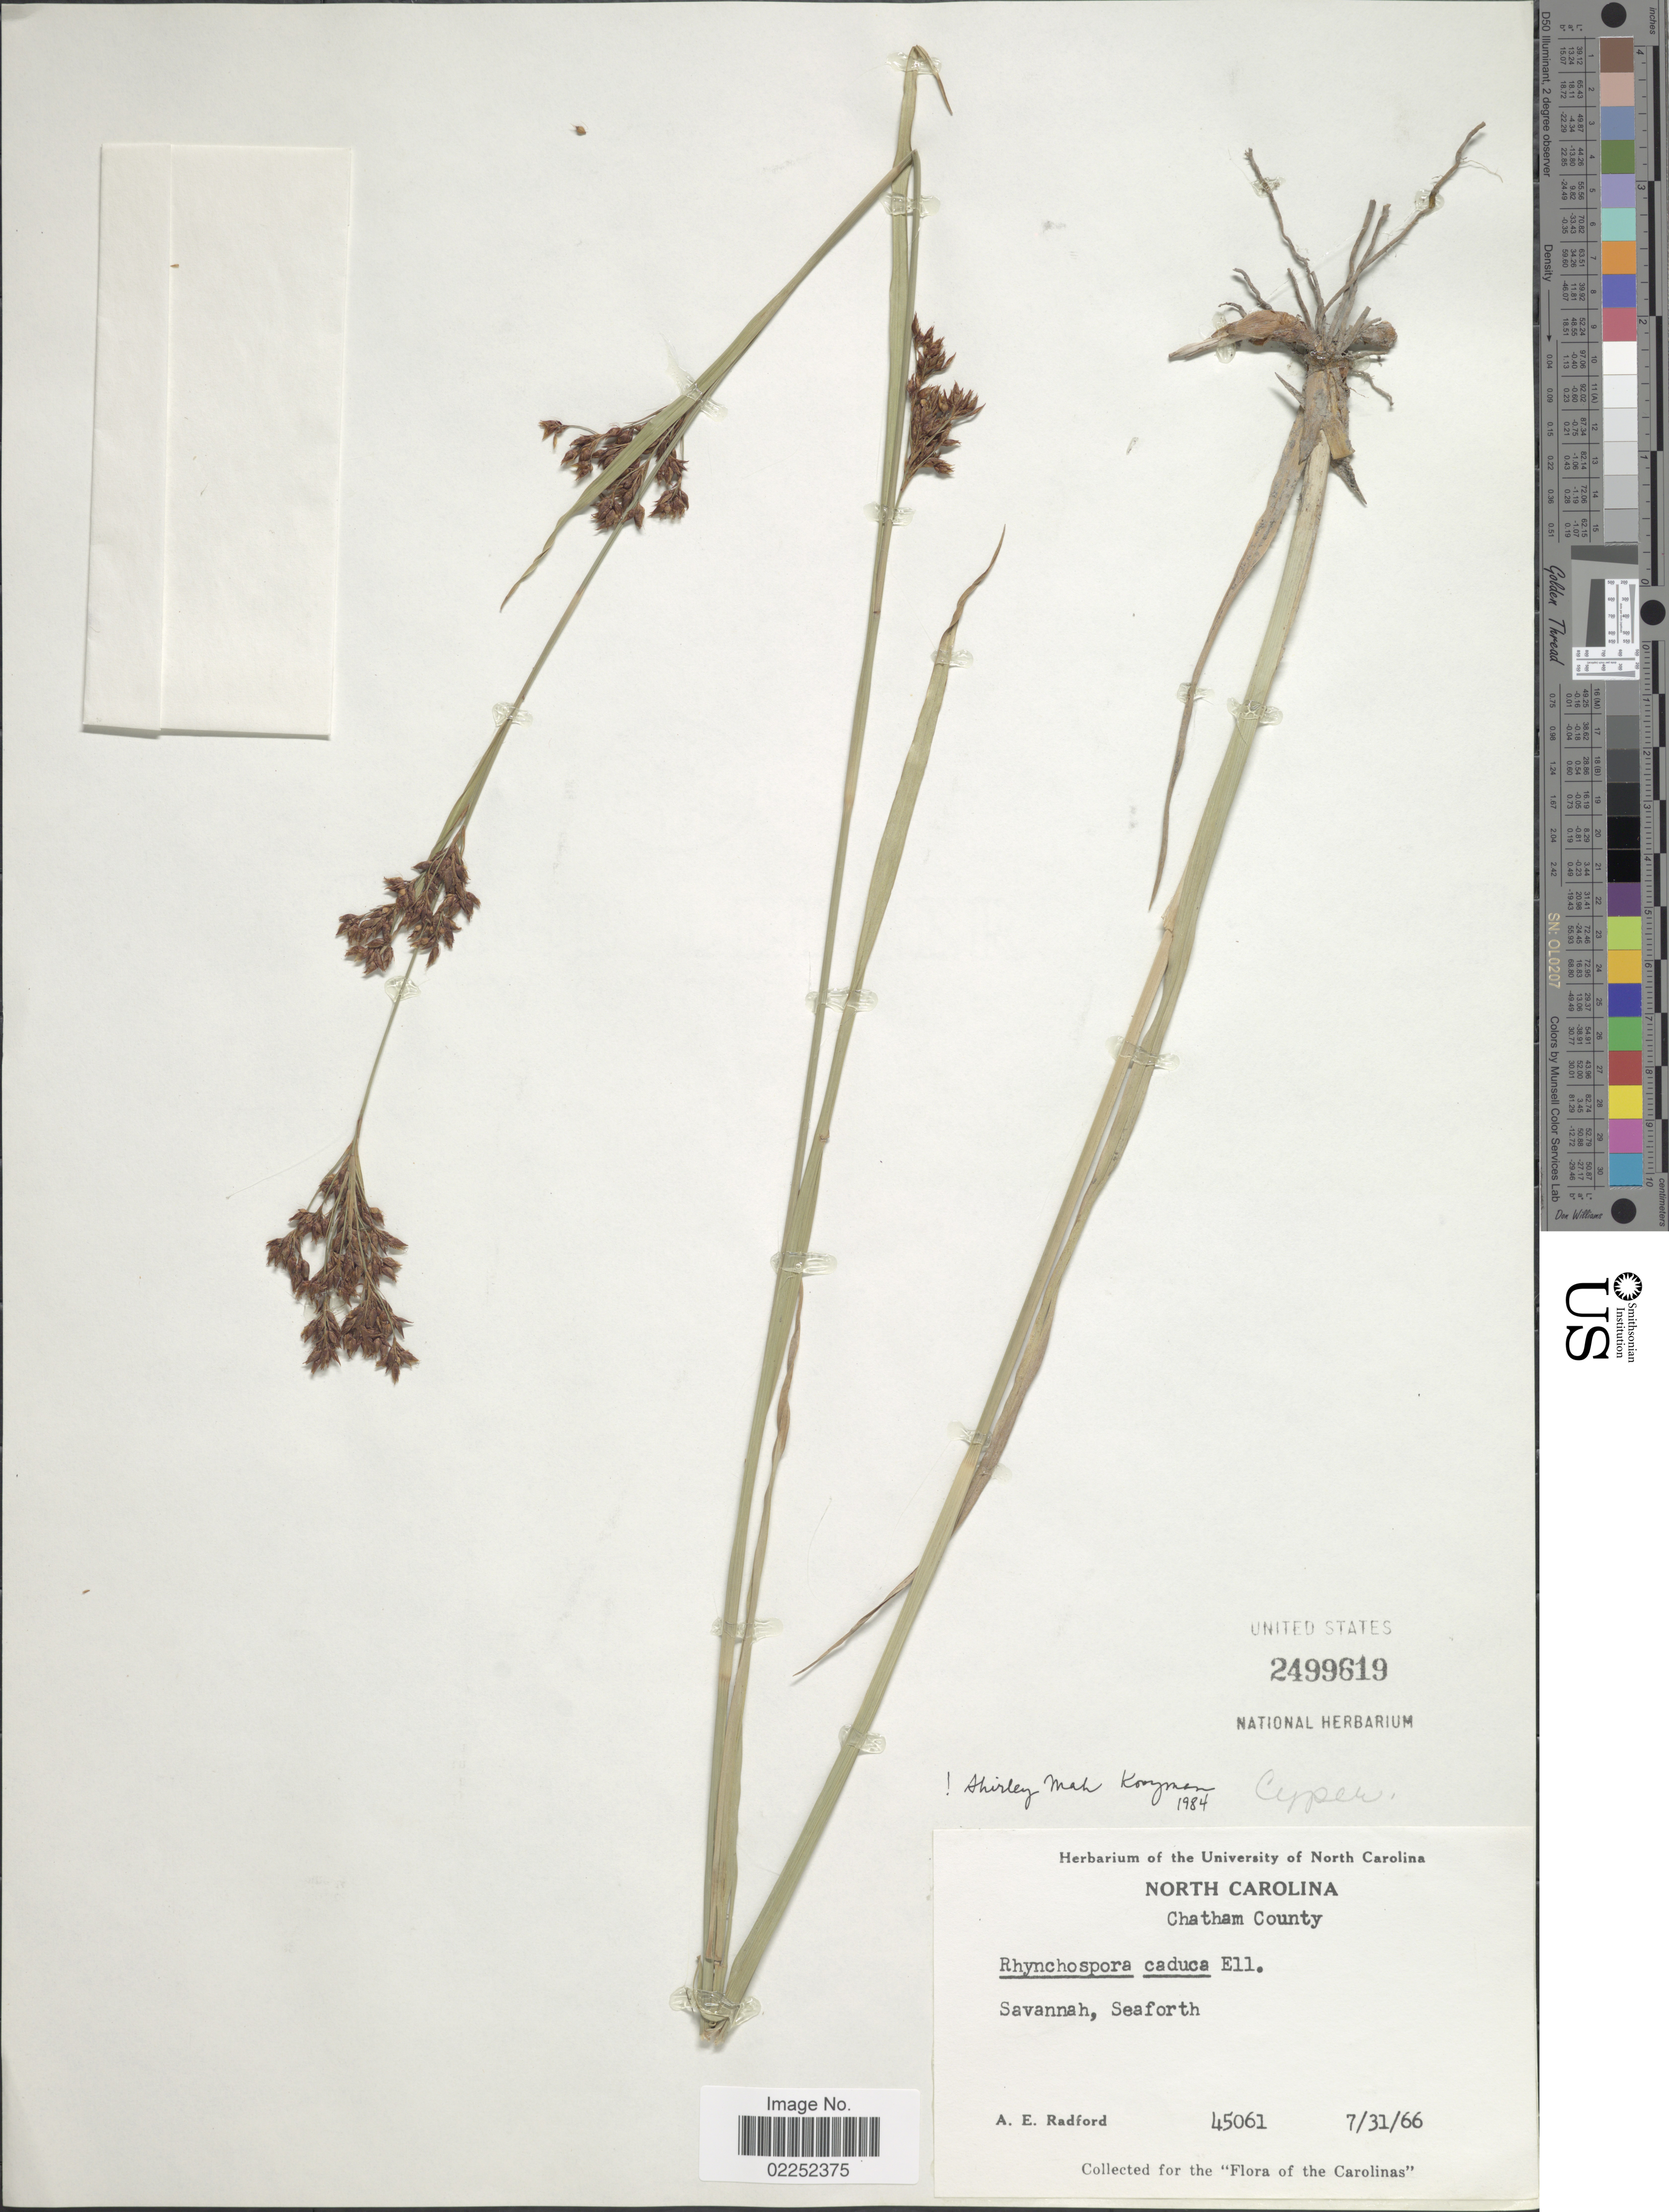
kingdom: Plantae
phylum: Tracheophyta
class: Liliopsida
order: Poales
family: Cyperaceae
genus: Rhynchospora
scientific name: Rhynchospora caduca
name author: Elliott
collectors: A. E. Radford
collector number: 45061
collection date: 1966-07-31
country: United States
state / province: North Carolina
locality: Chatham County, Savannah, Seaforth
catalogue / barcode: US 2499619